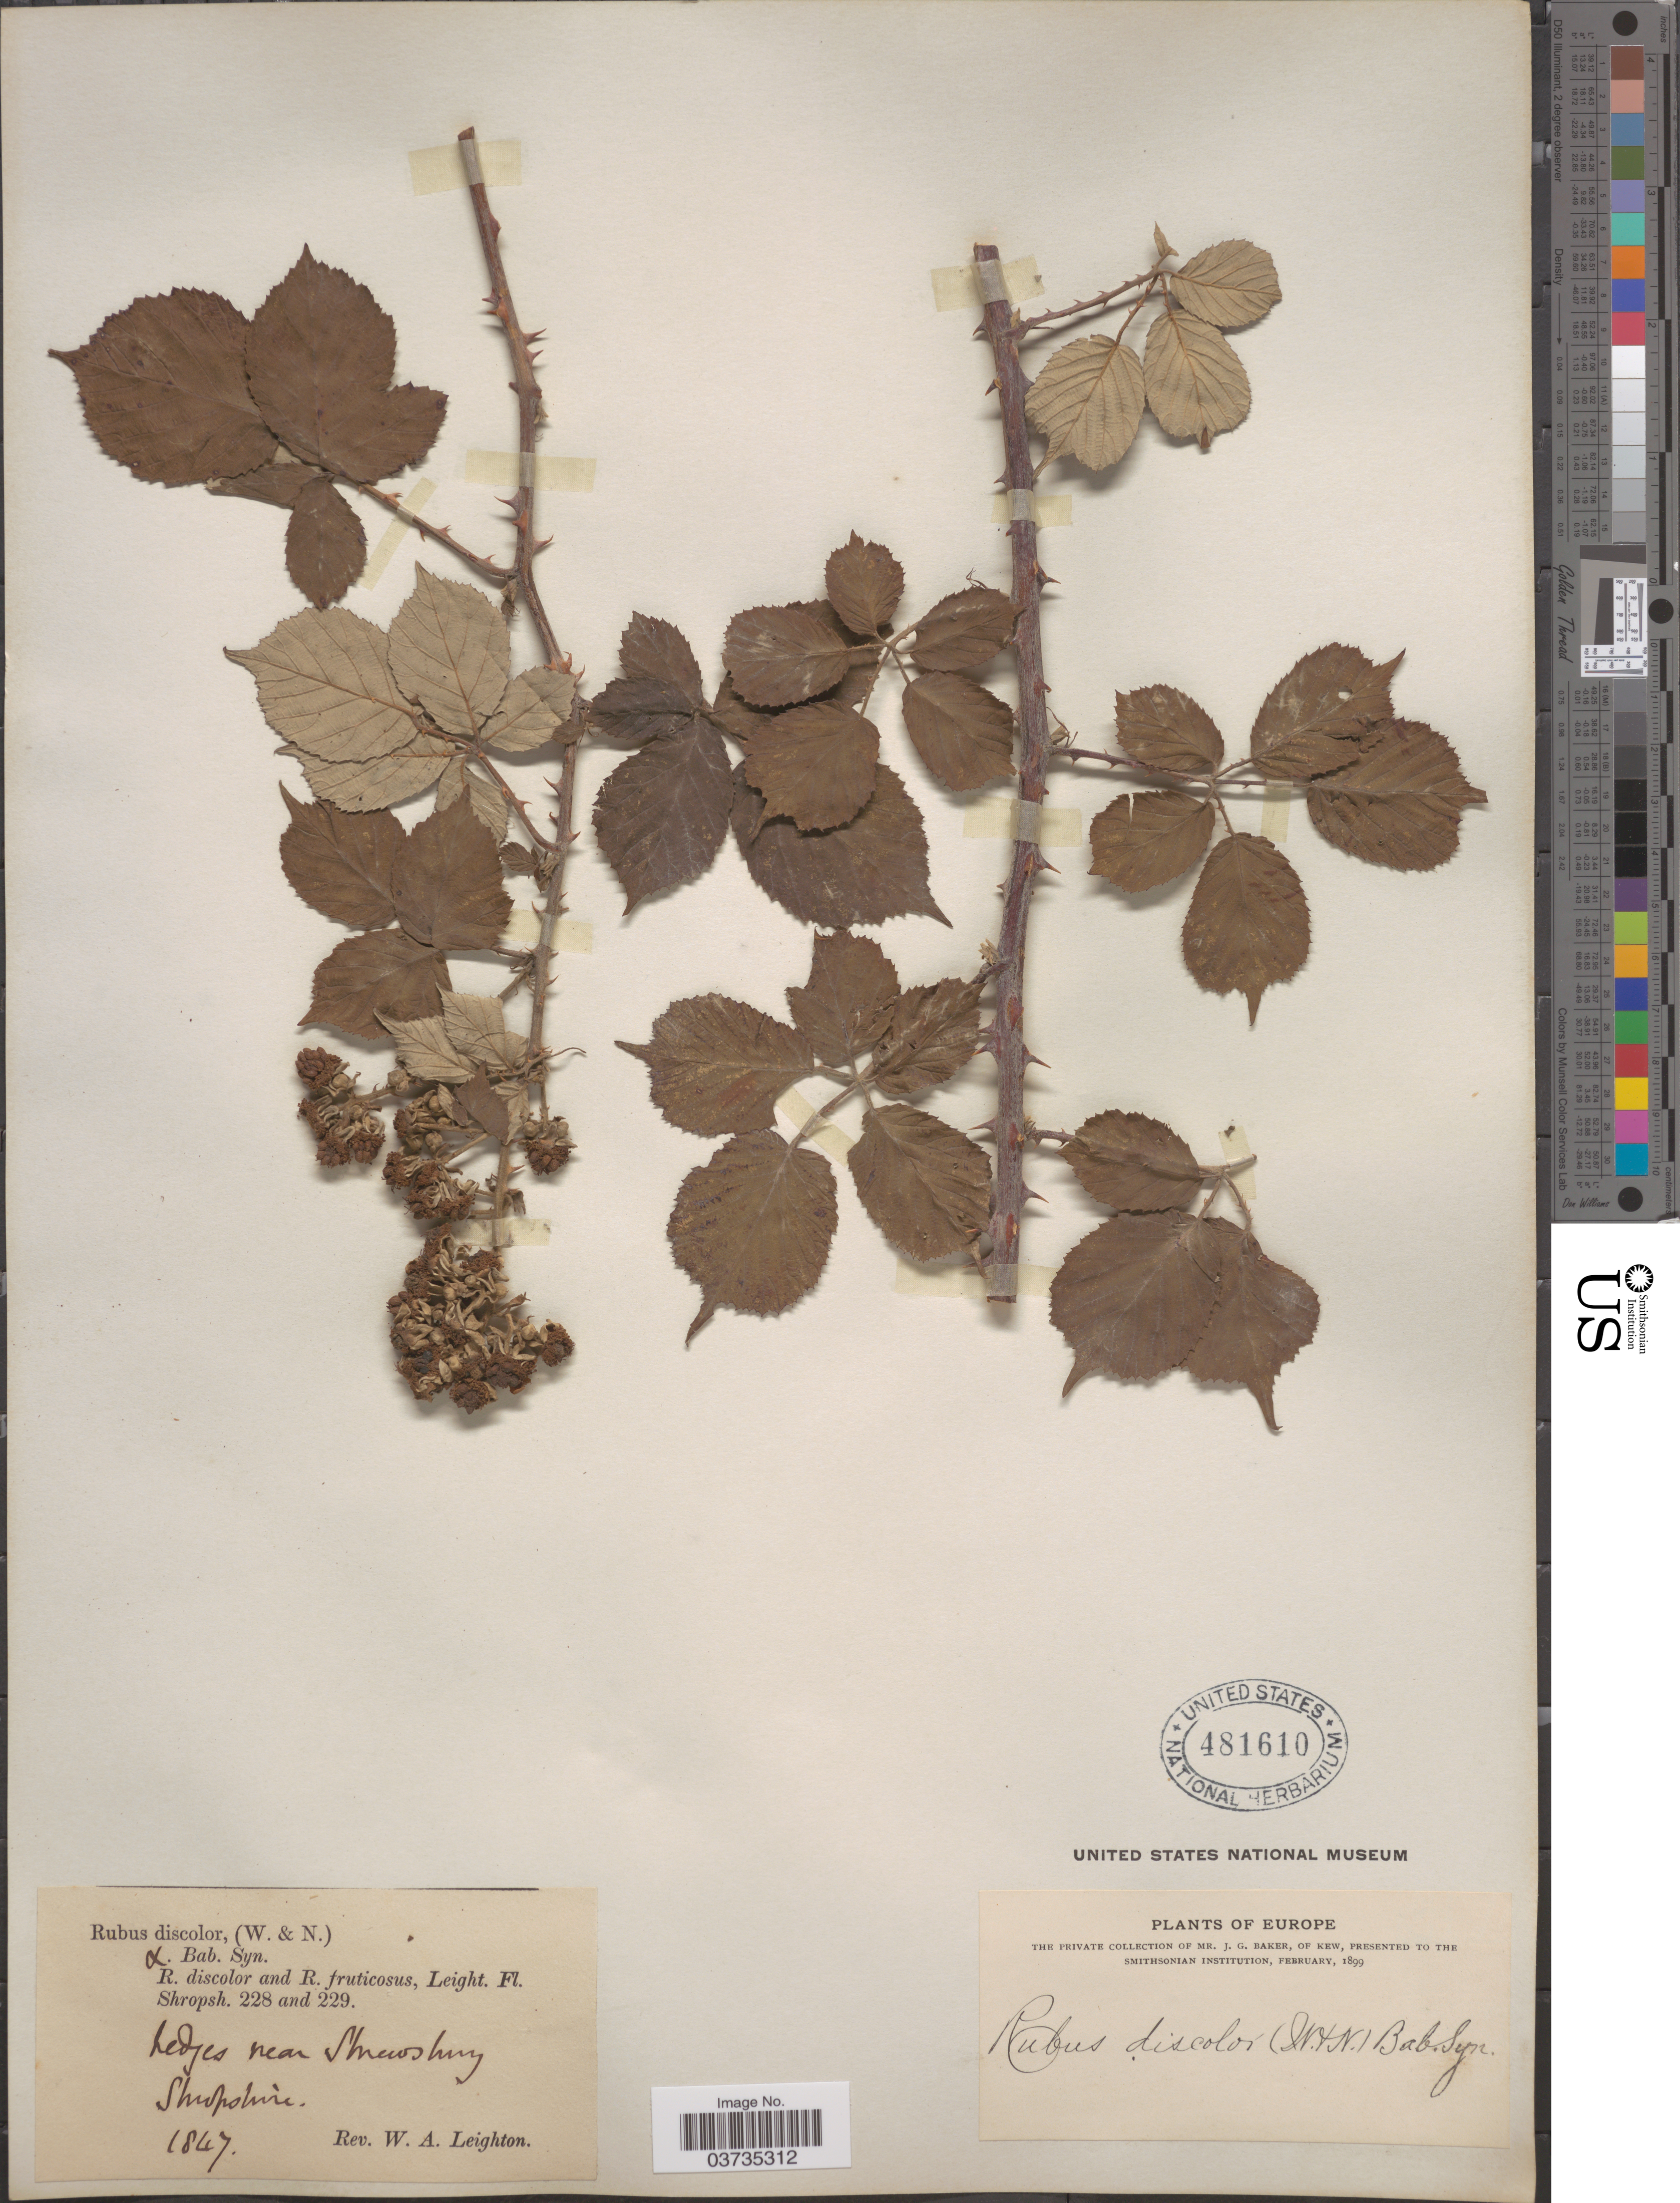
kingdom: Plantae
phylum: Tracheophyta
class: Magnoliopsida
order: Rosales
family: Rosaceae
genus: Rubus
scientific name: Rubus discolor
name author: Weihe & Nees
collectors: W. Leighton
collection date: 1847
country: United Kingdom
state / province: England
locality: Europe. Hedges near Shrewsbury, Shropshire.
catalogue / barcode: US 481610